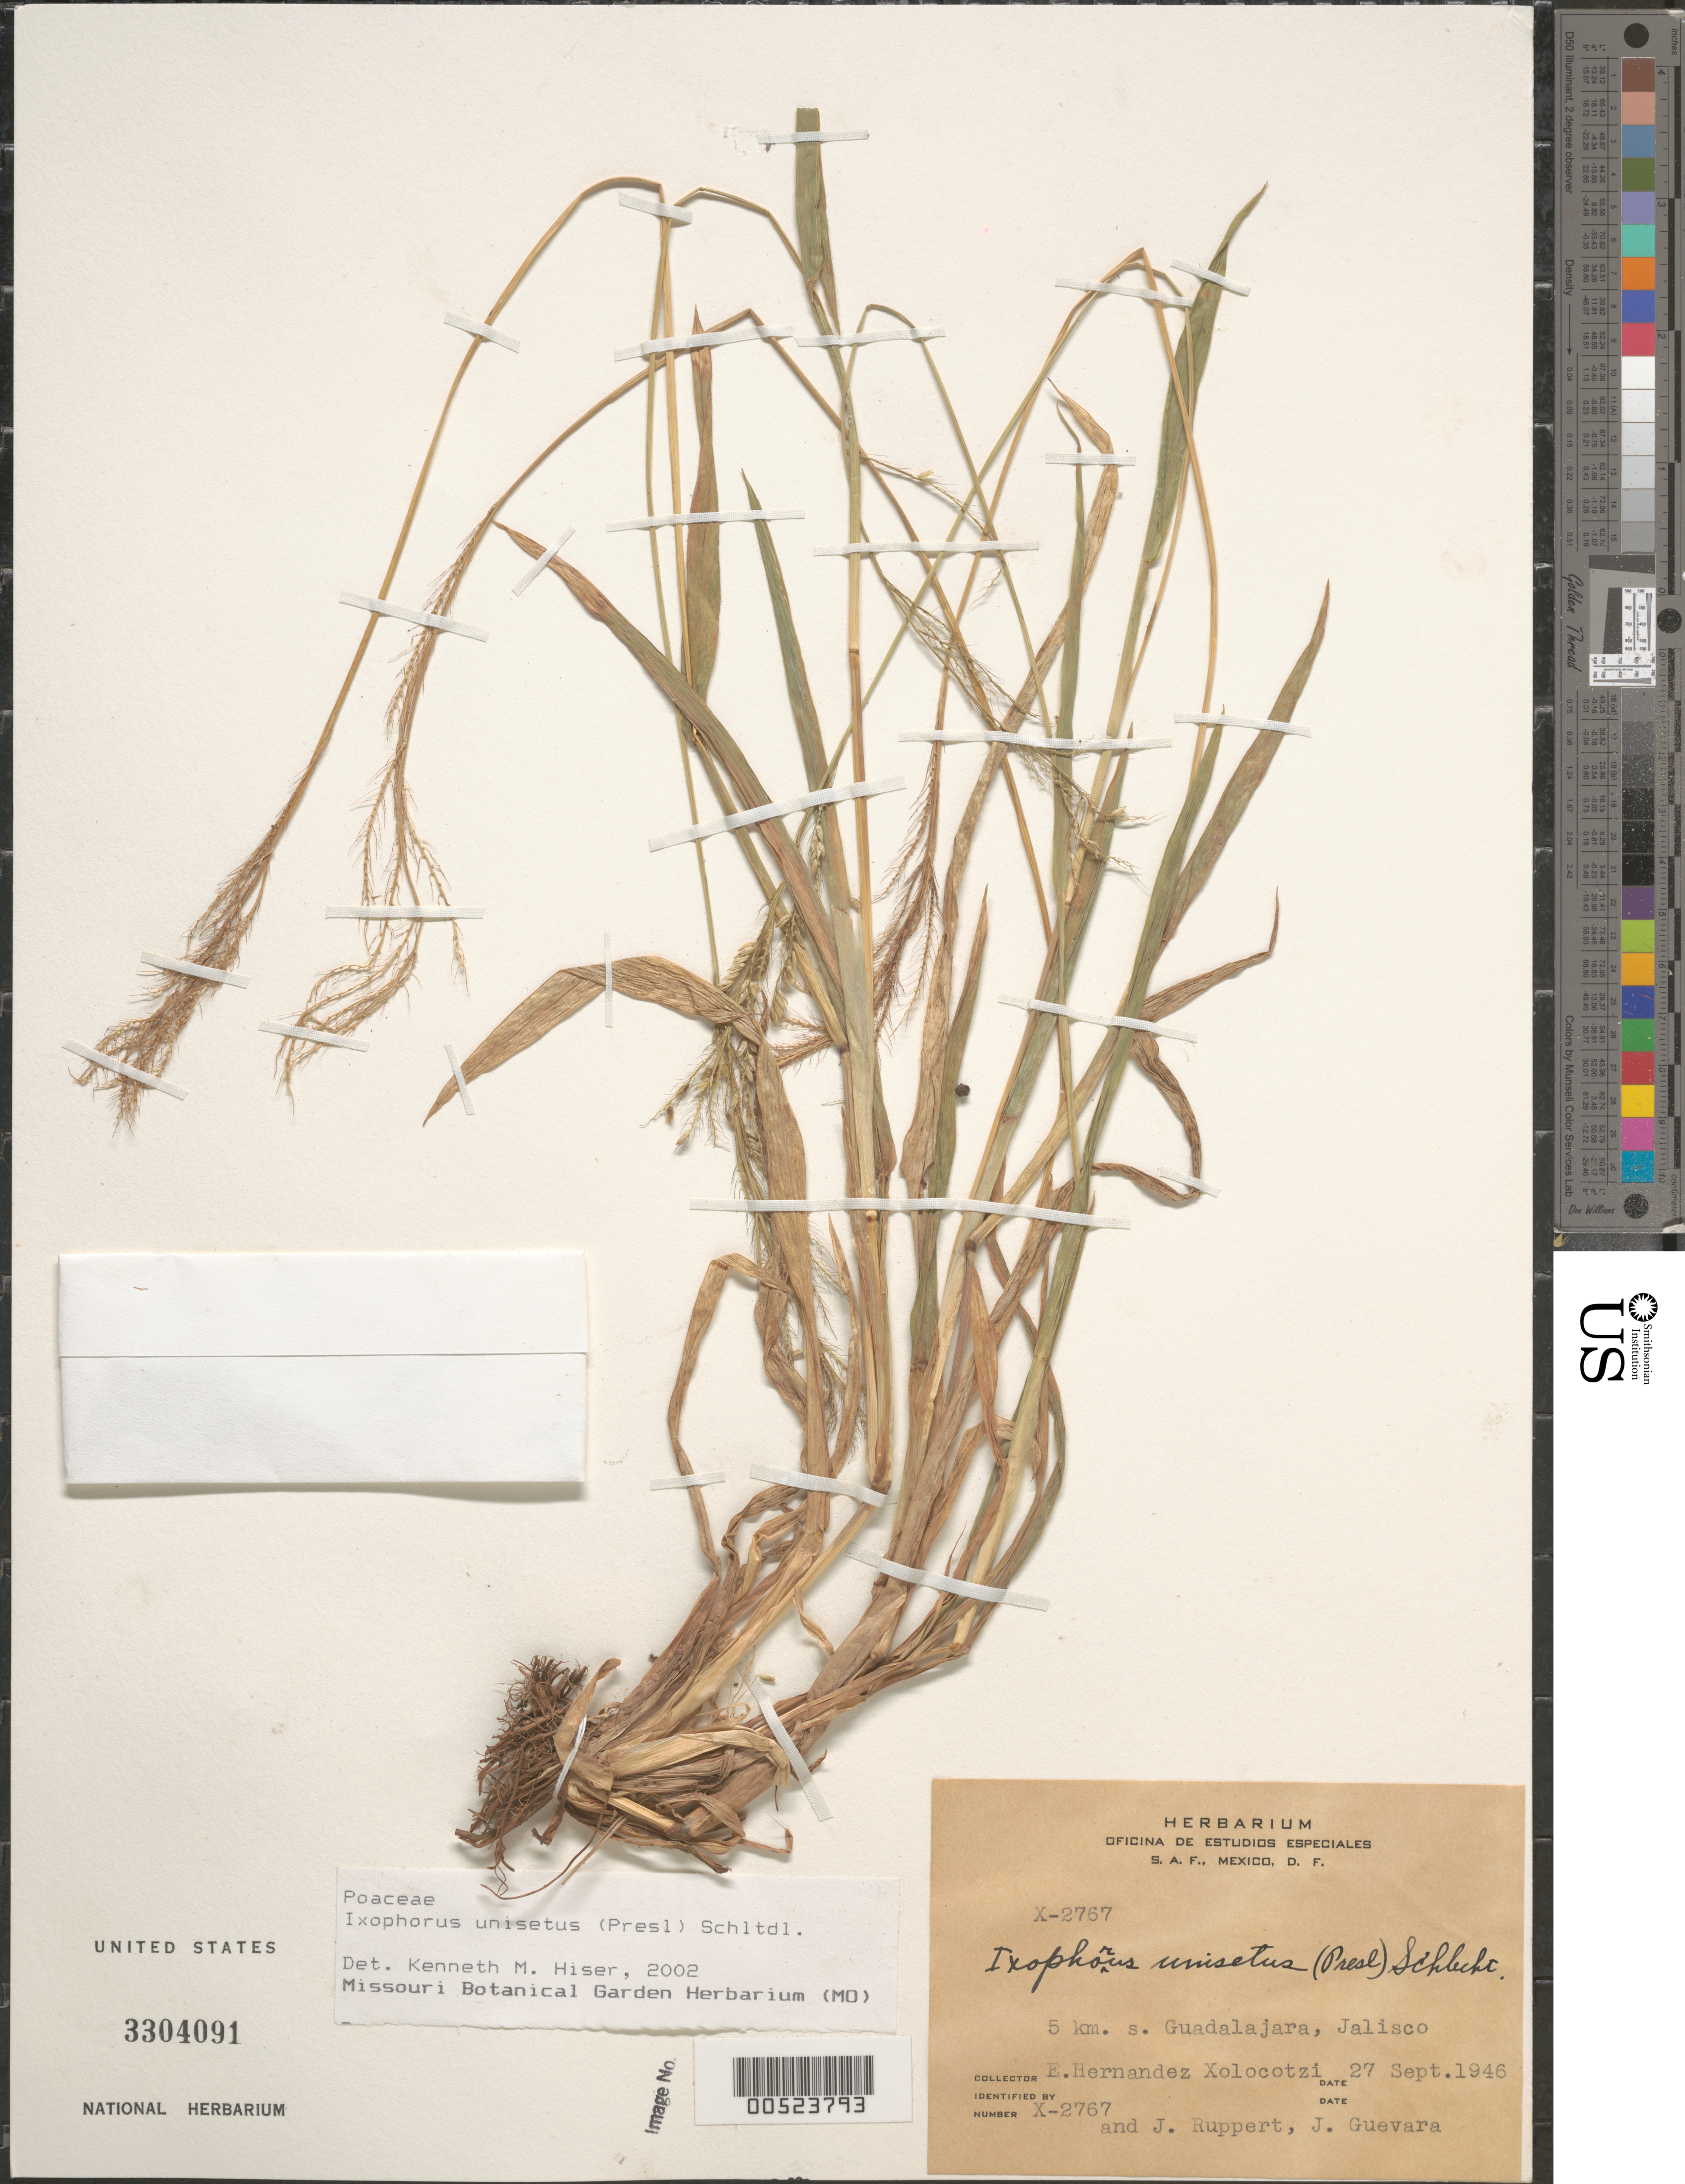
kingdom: Plantae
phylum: Tracheophyta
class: Liliopsida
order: Poales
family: Poaceae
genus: Ixophorus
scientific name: Ixophorus unisetus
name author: (J. Presl) Schltdl.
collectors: E. I. Hernández-X., J. Ruppert & J. Guevara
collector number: X-2767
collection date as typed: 27 Sep 1946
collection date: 1946-09-27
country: Mexico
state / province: Jalisco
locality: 5 km S Guadalajara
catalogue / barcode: US 3304091